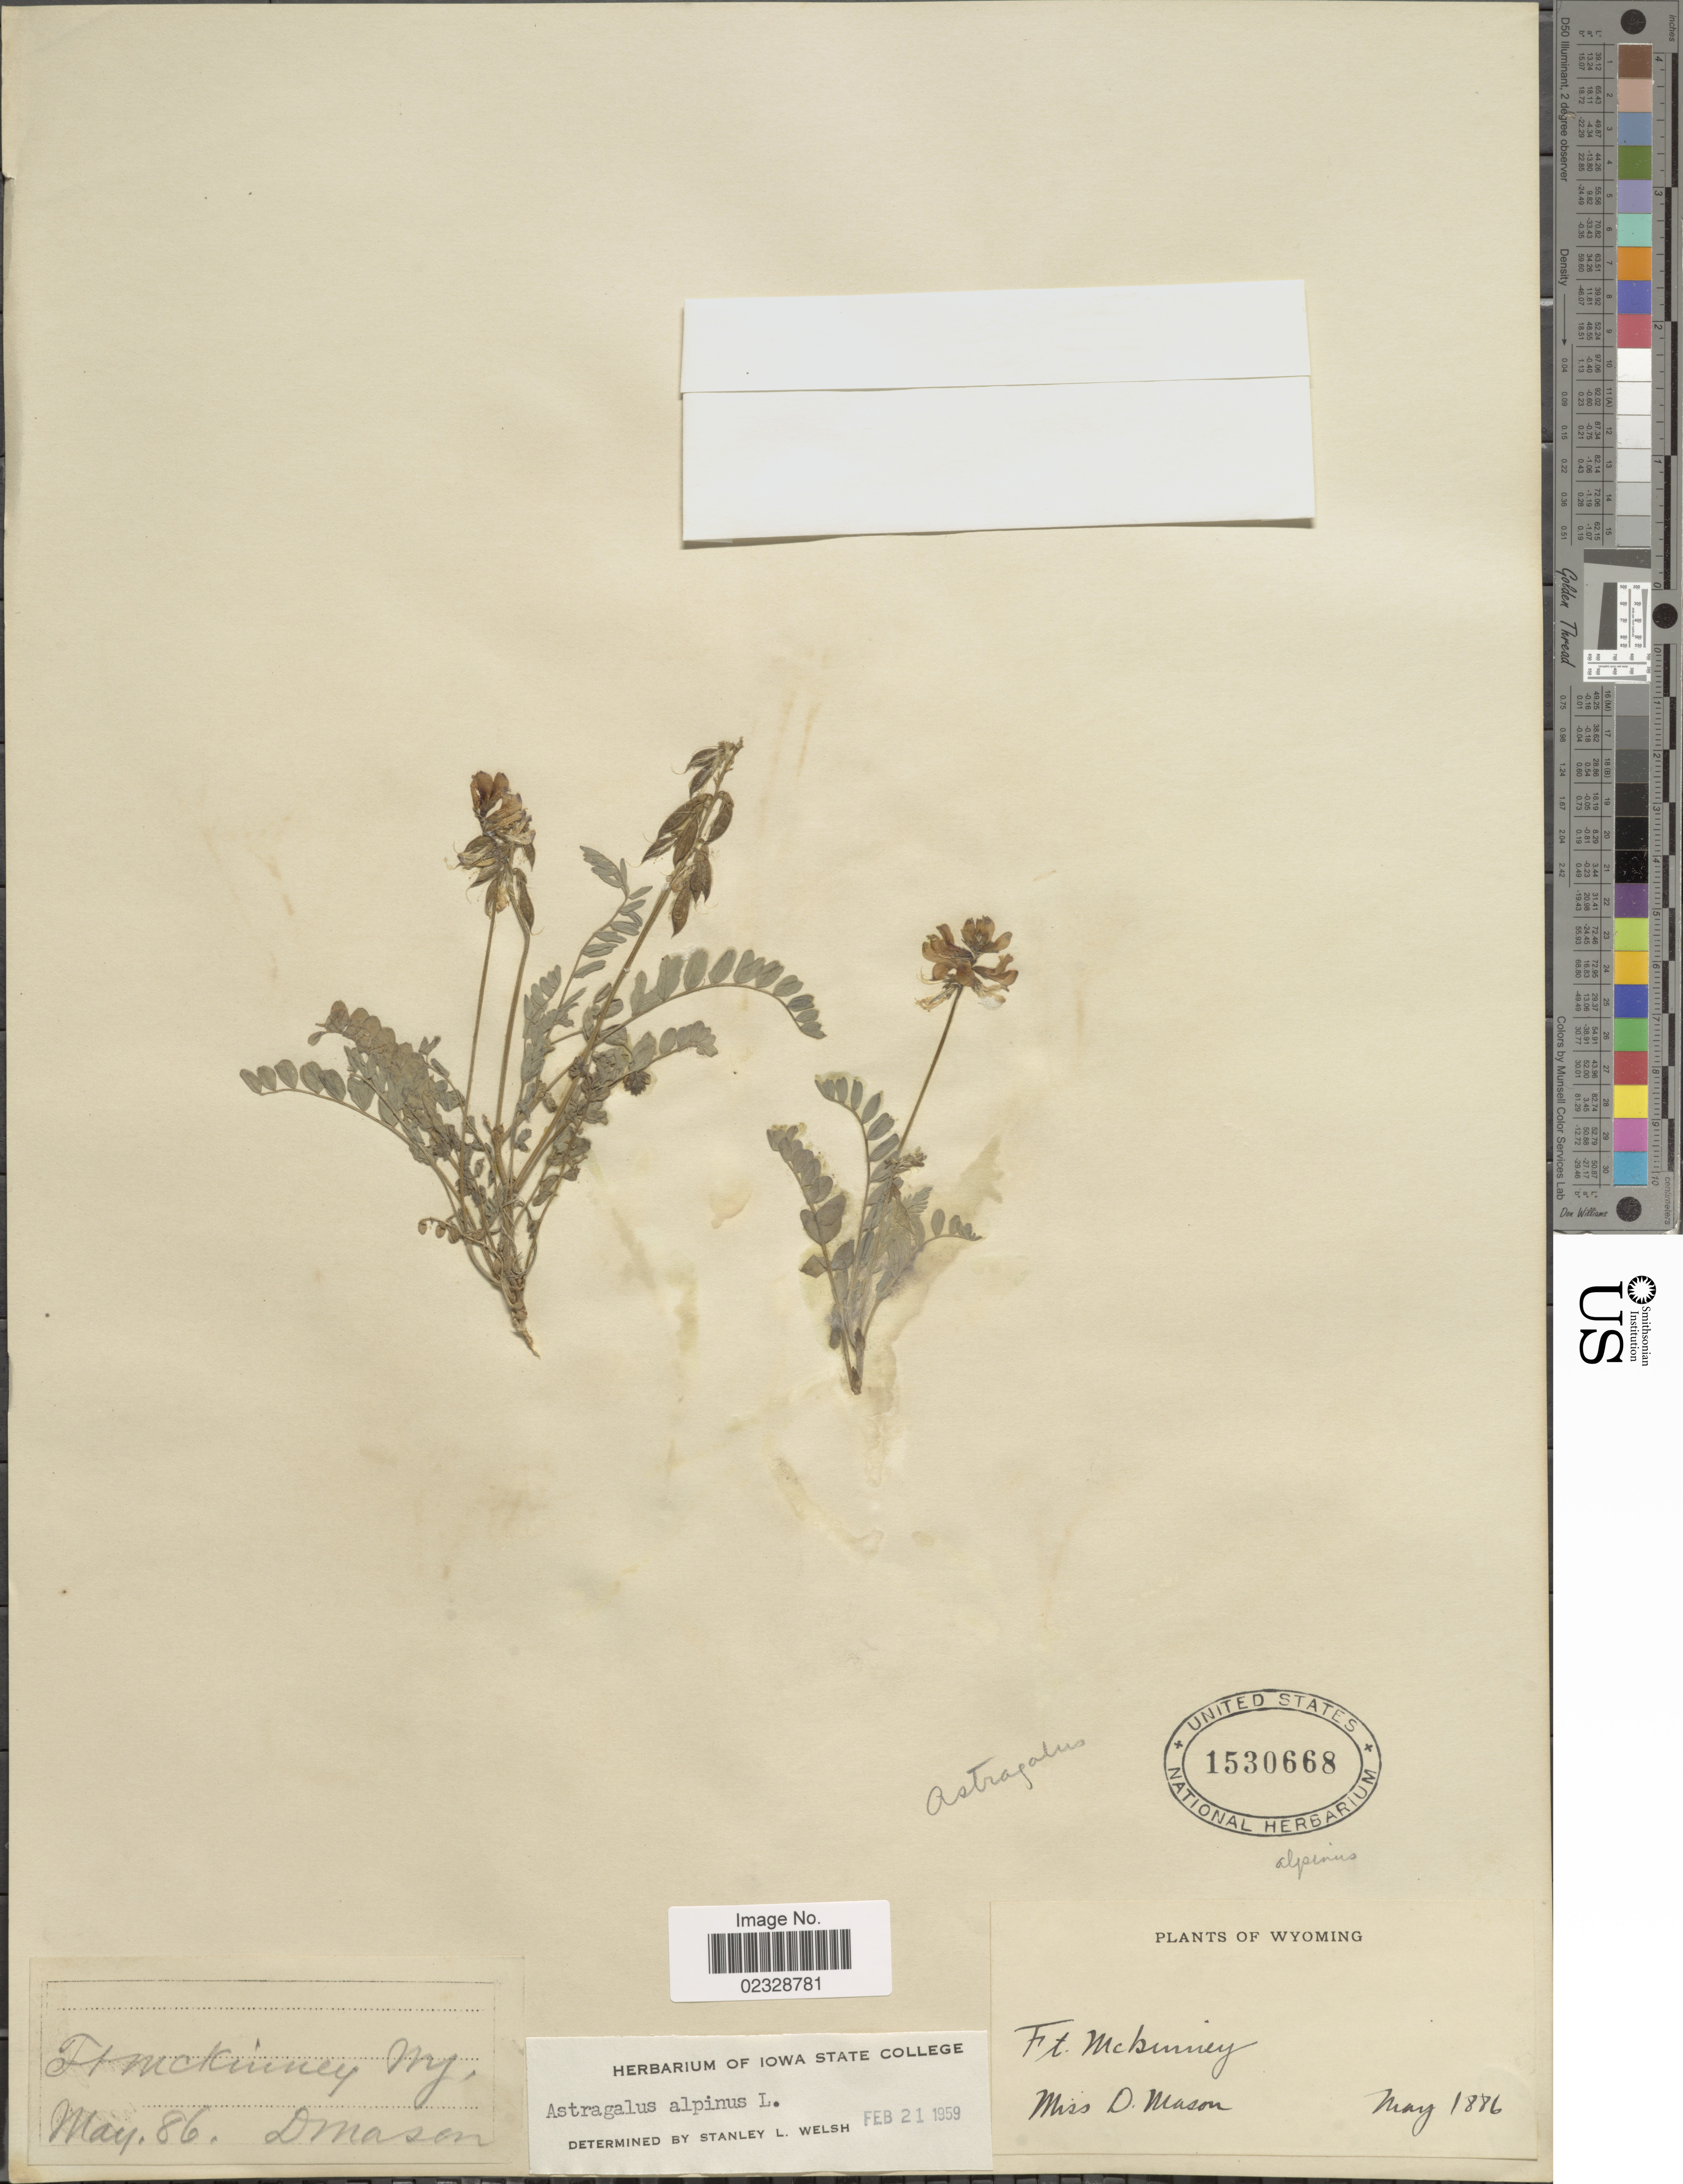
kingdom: Plantae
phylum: Tracheophyta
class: Magnoliopsida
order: Fabales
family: Fabaceae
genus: Astragalus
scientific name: Astragalus alpinus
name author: L.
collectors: D. Mason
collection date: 1886-05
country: United States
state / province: Wyoming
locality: Ft. Mckinney, Wy.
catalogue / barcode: US 1530668